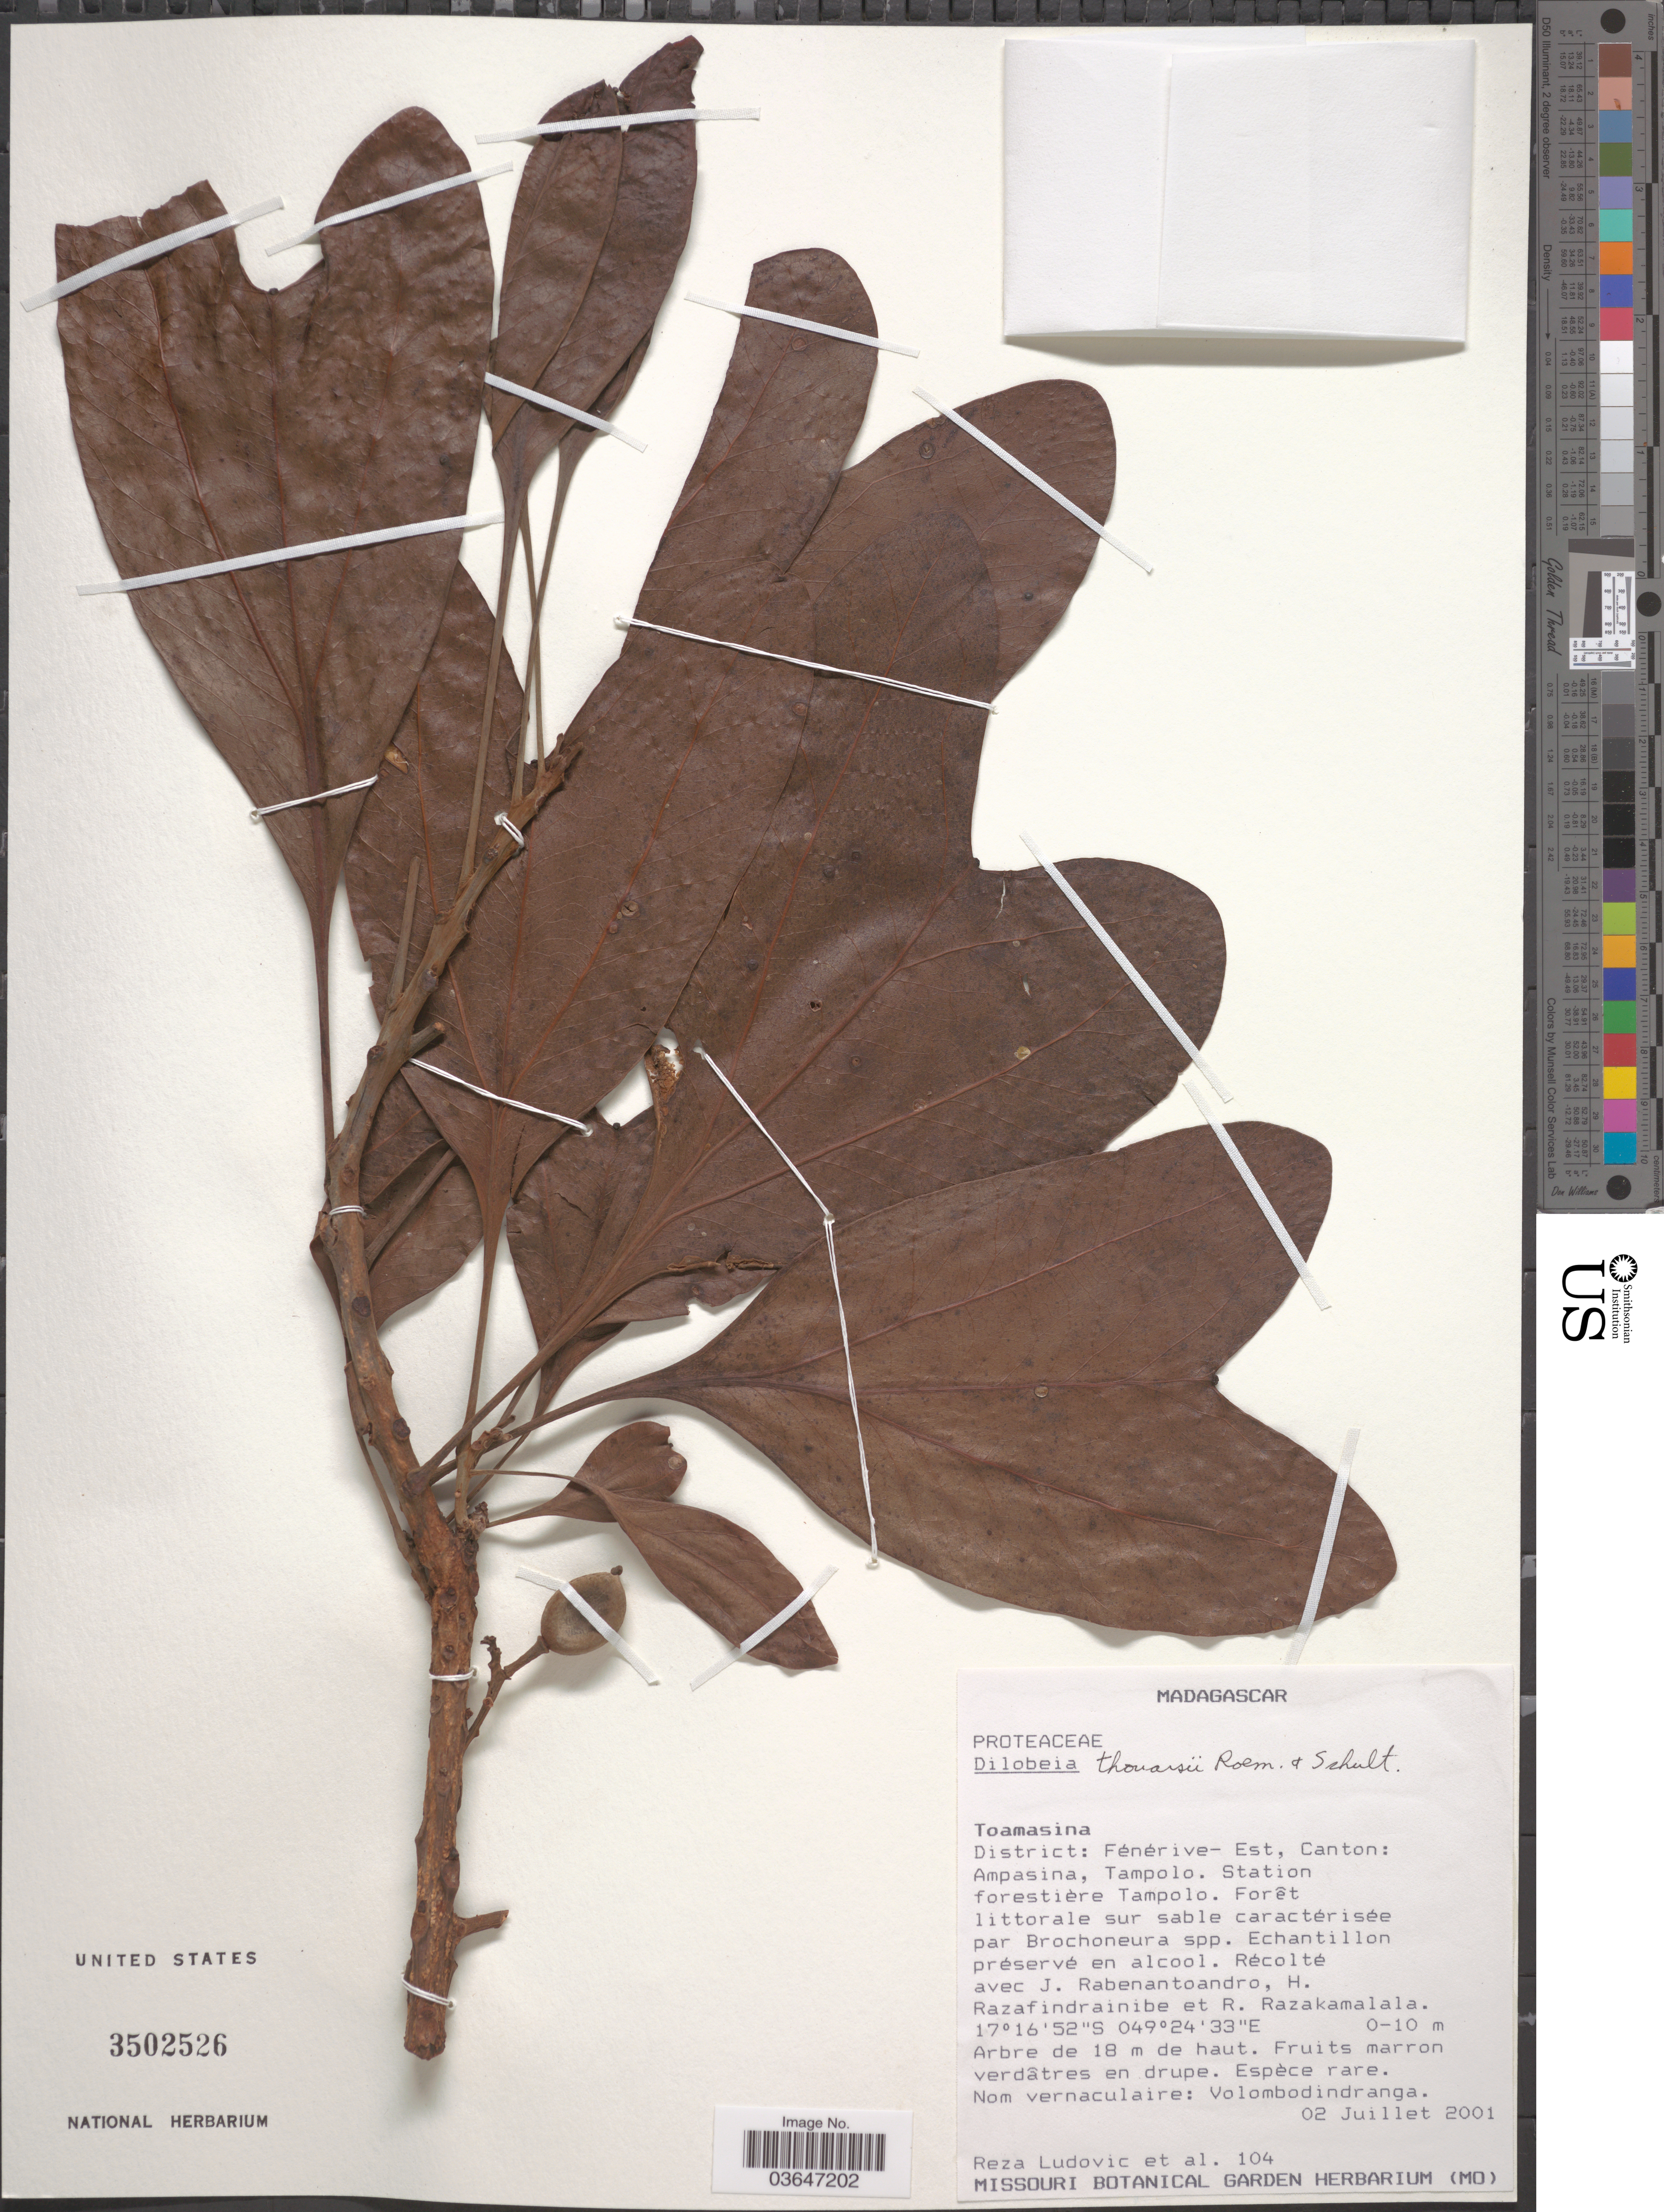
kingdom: Plantae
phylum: Tracheophyta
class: Magnoliopsida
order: Proteales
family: Proteaceae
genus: Dilobeia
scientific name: Dilobeia thouarsii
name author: Roem. & Schult.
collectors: R. Ludovic, J. Rabenantoandro, H. Razafindrainibe & R. Razakamalala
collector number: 104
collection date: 2001-07-02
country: Madagascar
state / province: Analanjirofo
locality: District: Fénérive- Est, Canton: Ampasina, Tampolo. Station forestière Tampolo.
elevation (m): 0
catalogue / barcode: US 3502526